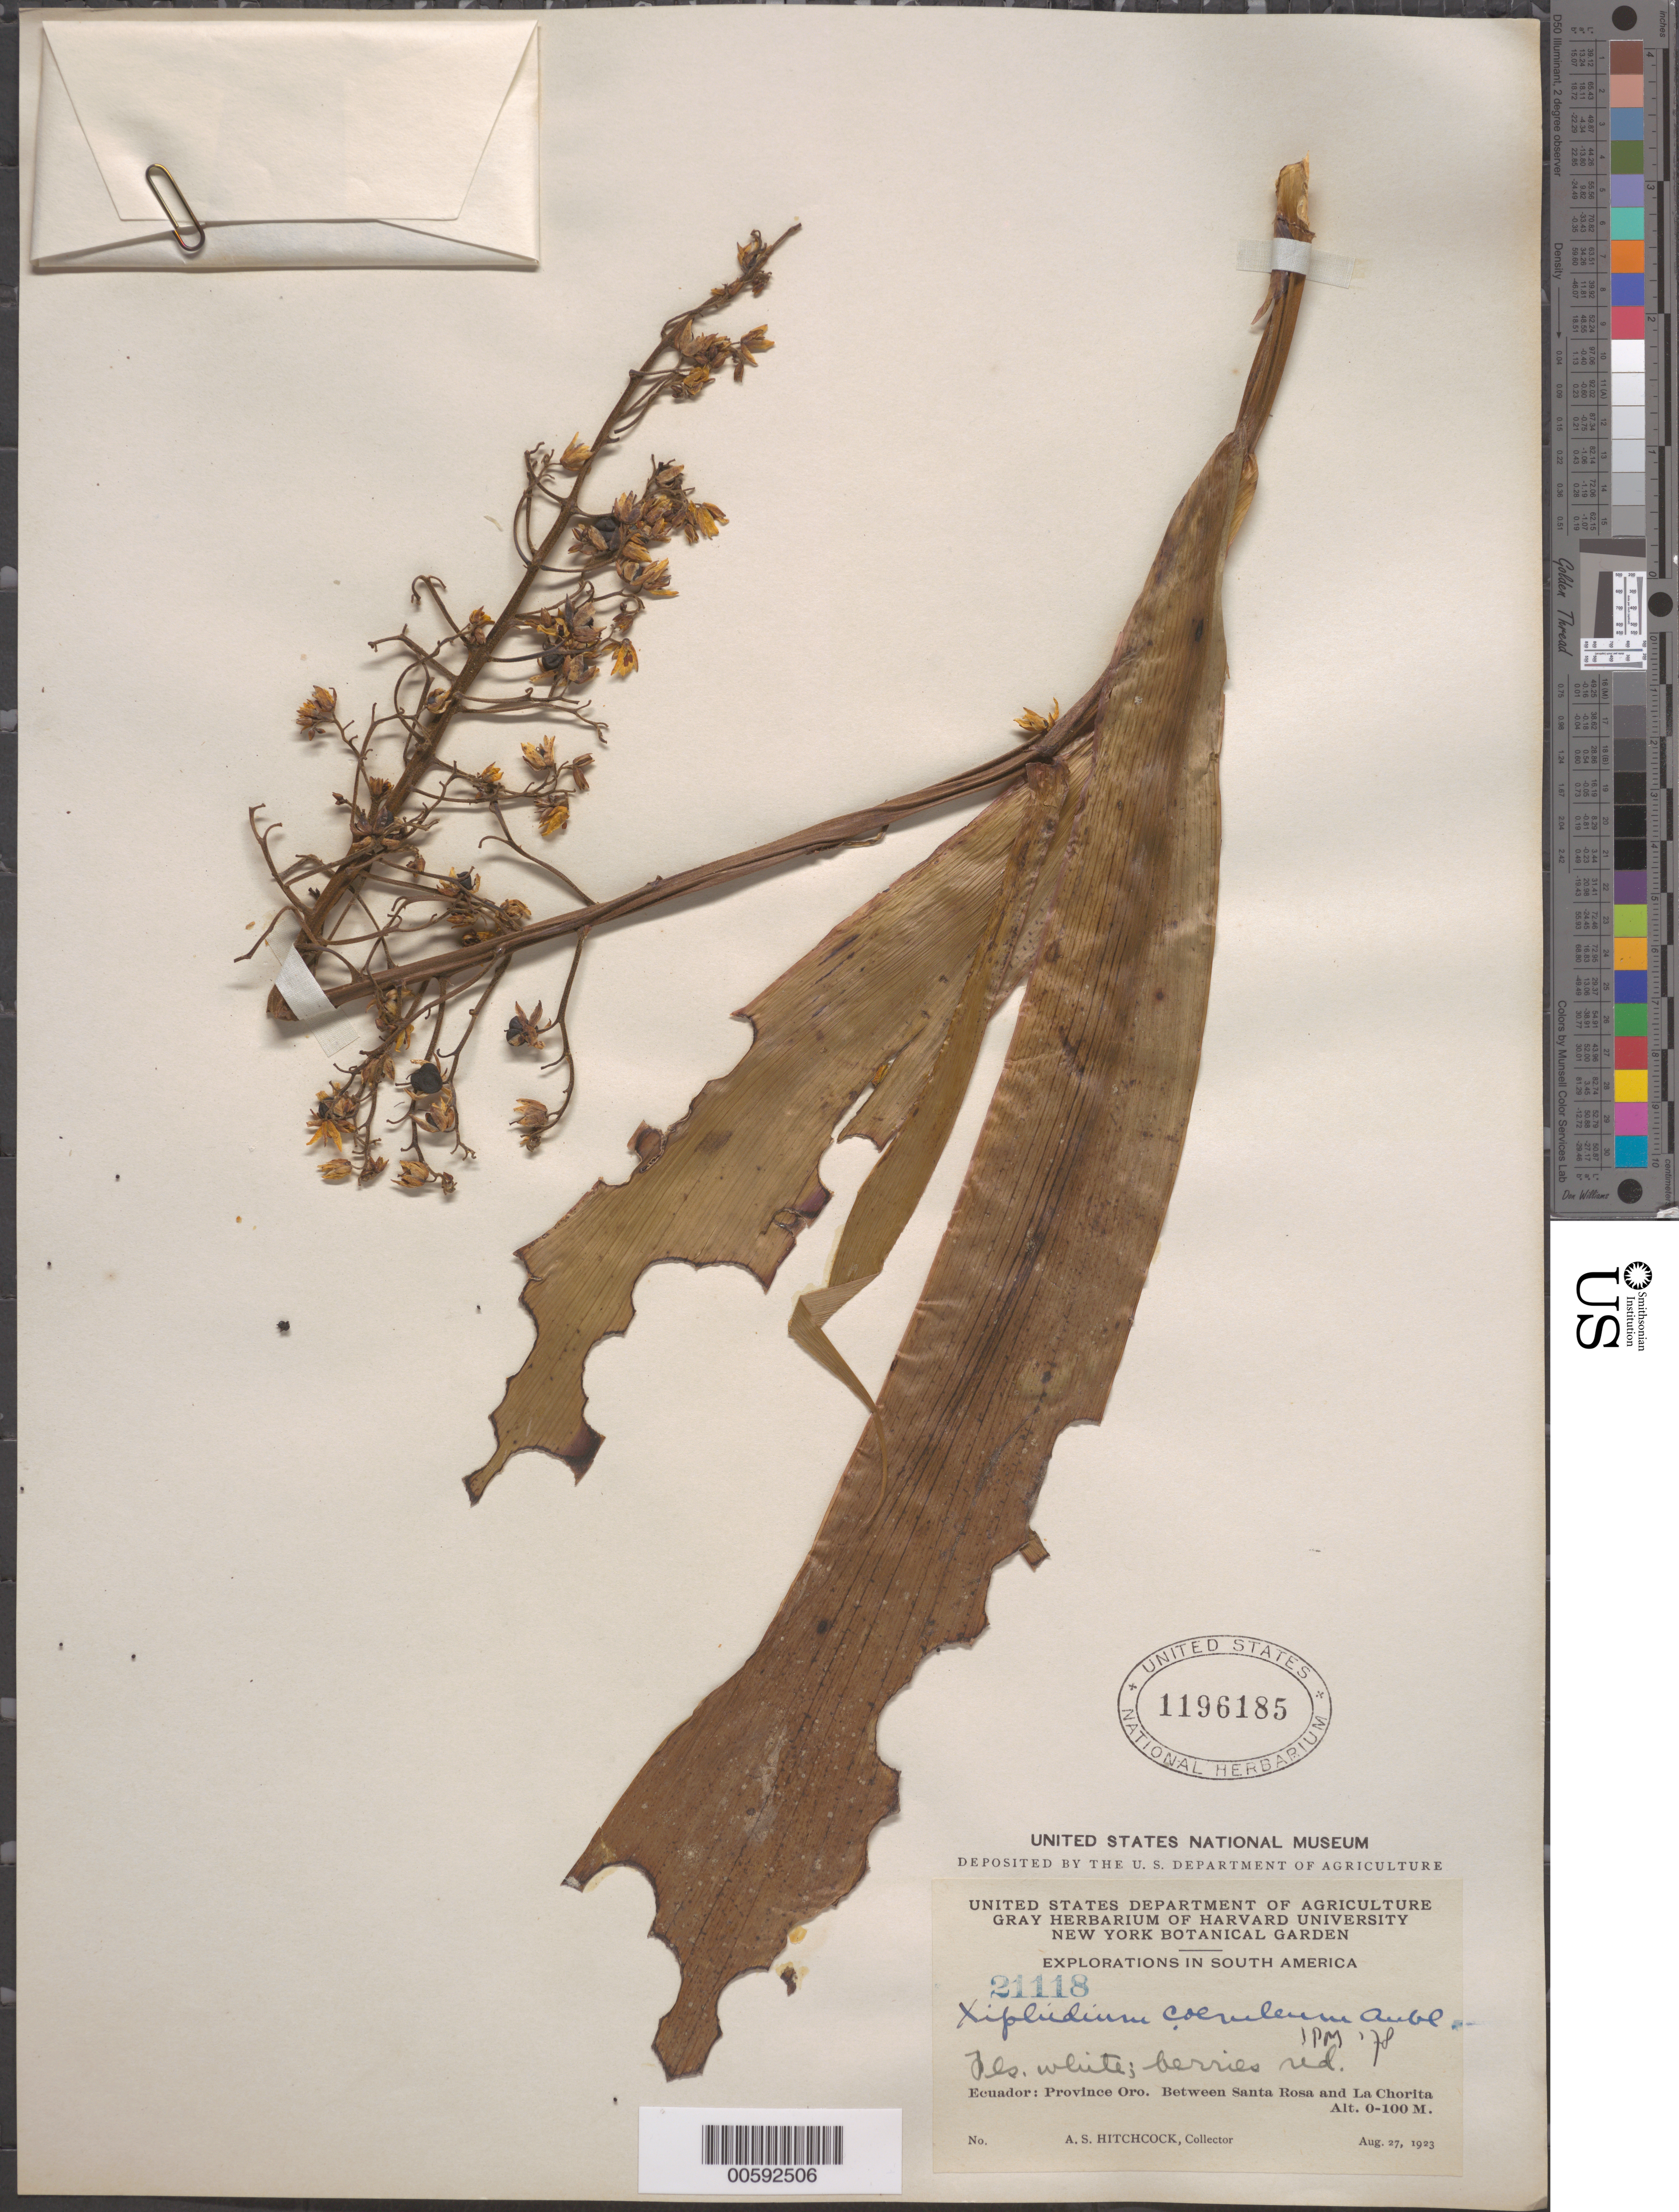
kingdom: Plantae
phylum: Tracheophyta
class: Liliopsida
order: Commelinales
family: Haemodoraceae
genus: Xiphidium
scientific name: Xiphidium caeruleum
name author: Aubl.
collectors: A. S. Hitchcock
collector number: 21118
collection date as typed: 27 Aug 1923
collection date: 1923-08-27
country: Ecuador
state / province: El Oro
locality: Between Santa Rosa and La Chorita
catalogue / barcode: US 1196185